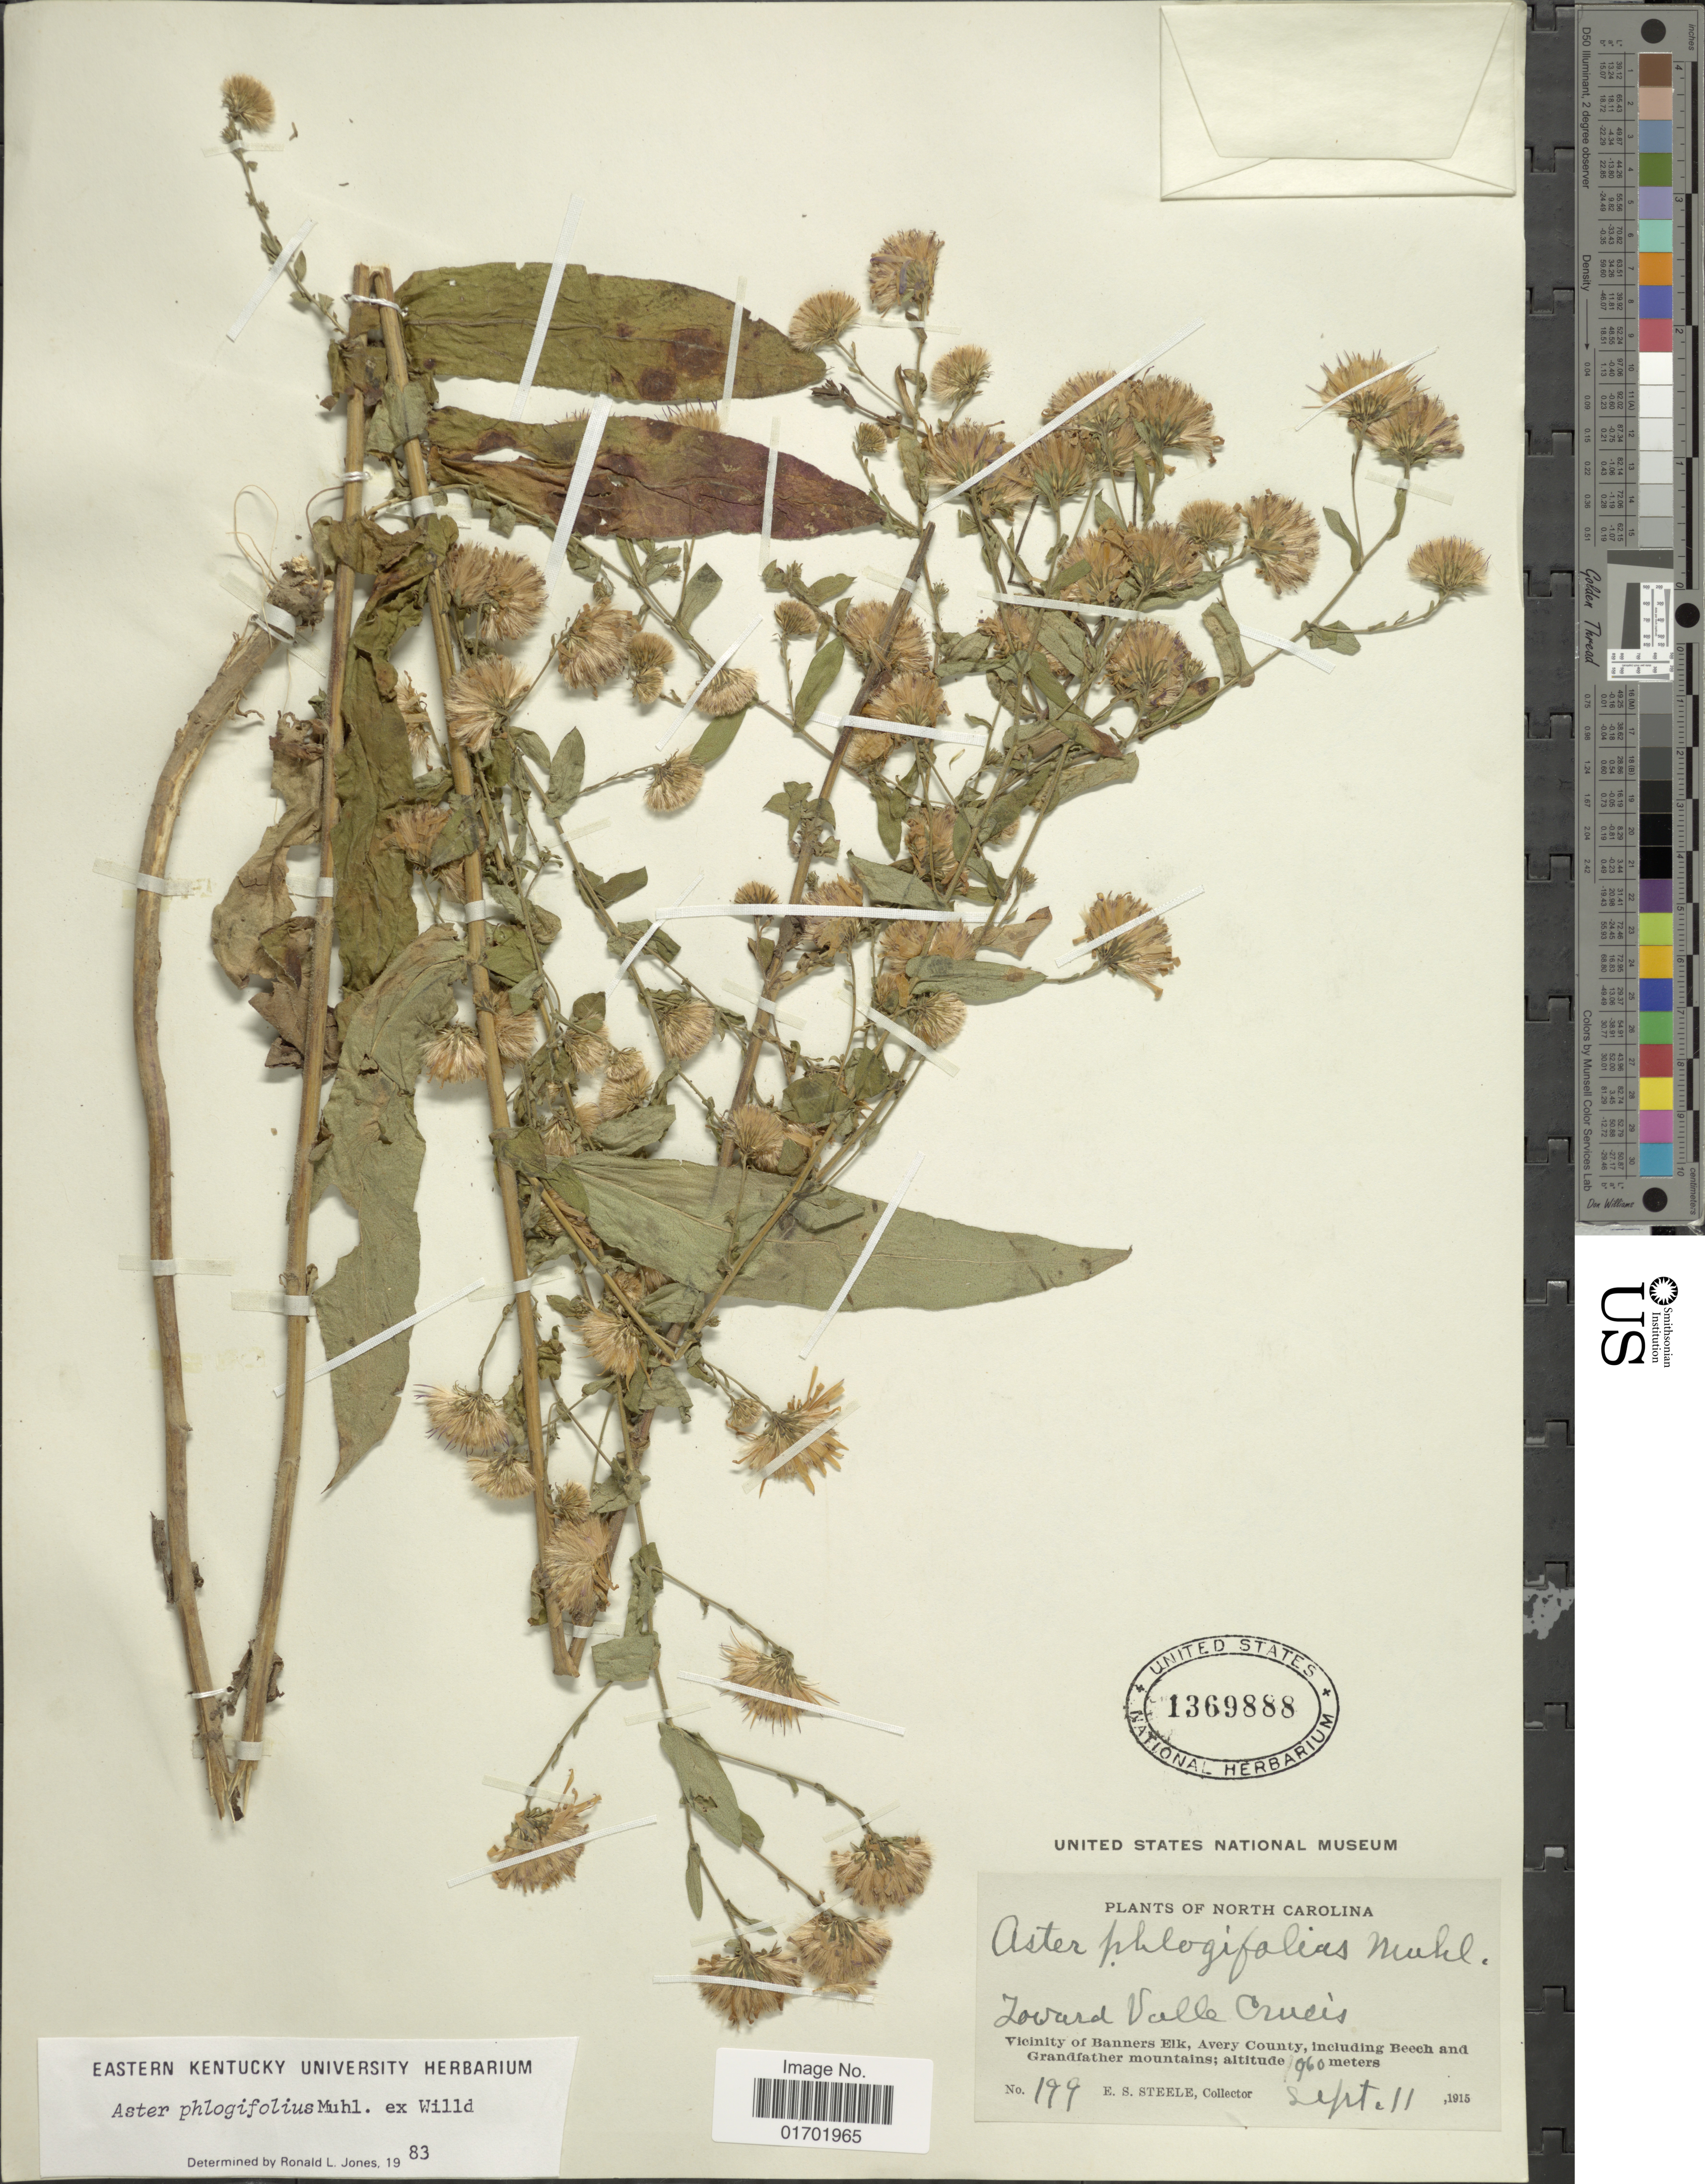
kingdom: Plantae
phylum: Tracheophyta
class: Magnoliopsida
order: Asterales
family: Asteraceae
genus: Symphyotrichum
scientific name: Symphyotrichum phlogifolium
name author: (Muhl. ex Willd.) G.L. Nesom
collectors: E. Steele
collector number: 199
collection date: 1915-09-11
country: United States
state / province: North Carolina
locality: Toward Valle Crueis, Vicinity of Banners Elk, Avery County, including Beech and Grandfather mountains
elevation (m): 1960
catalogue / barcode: US 1369888